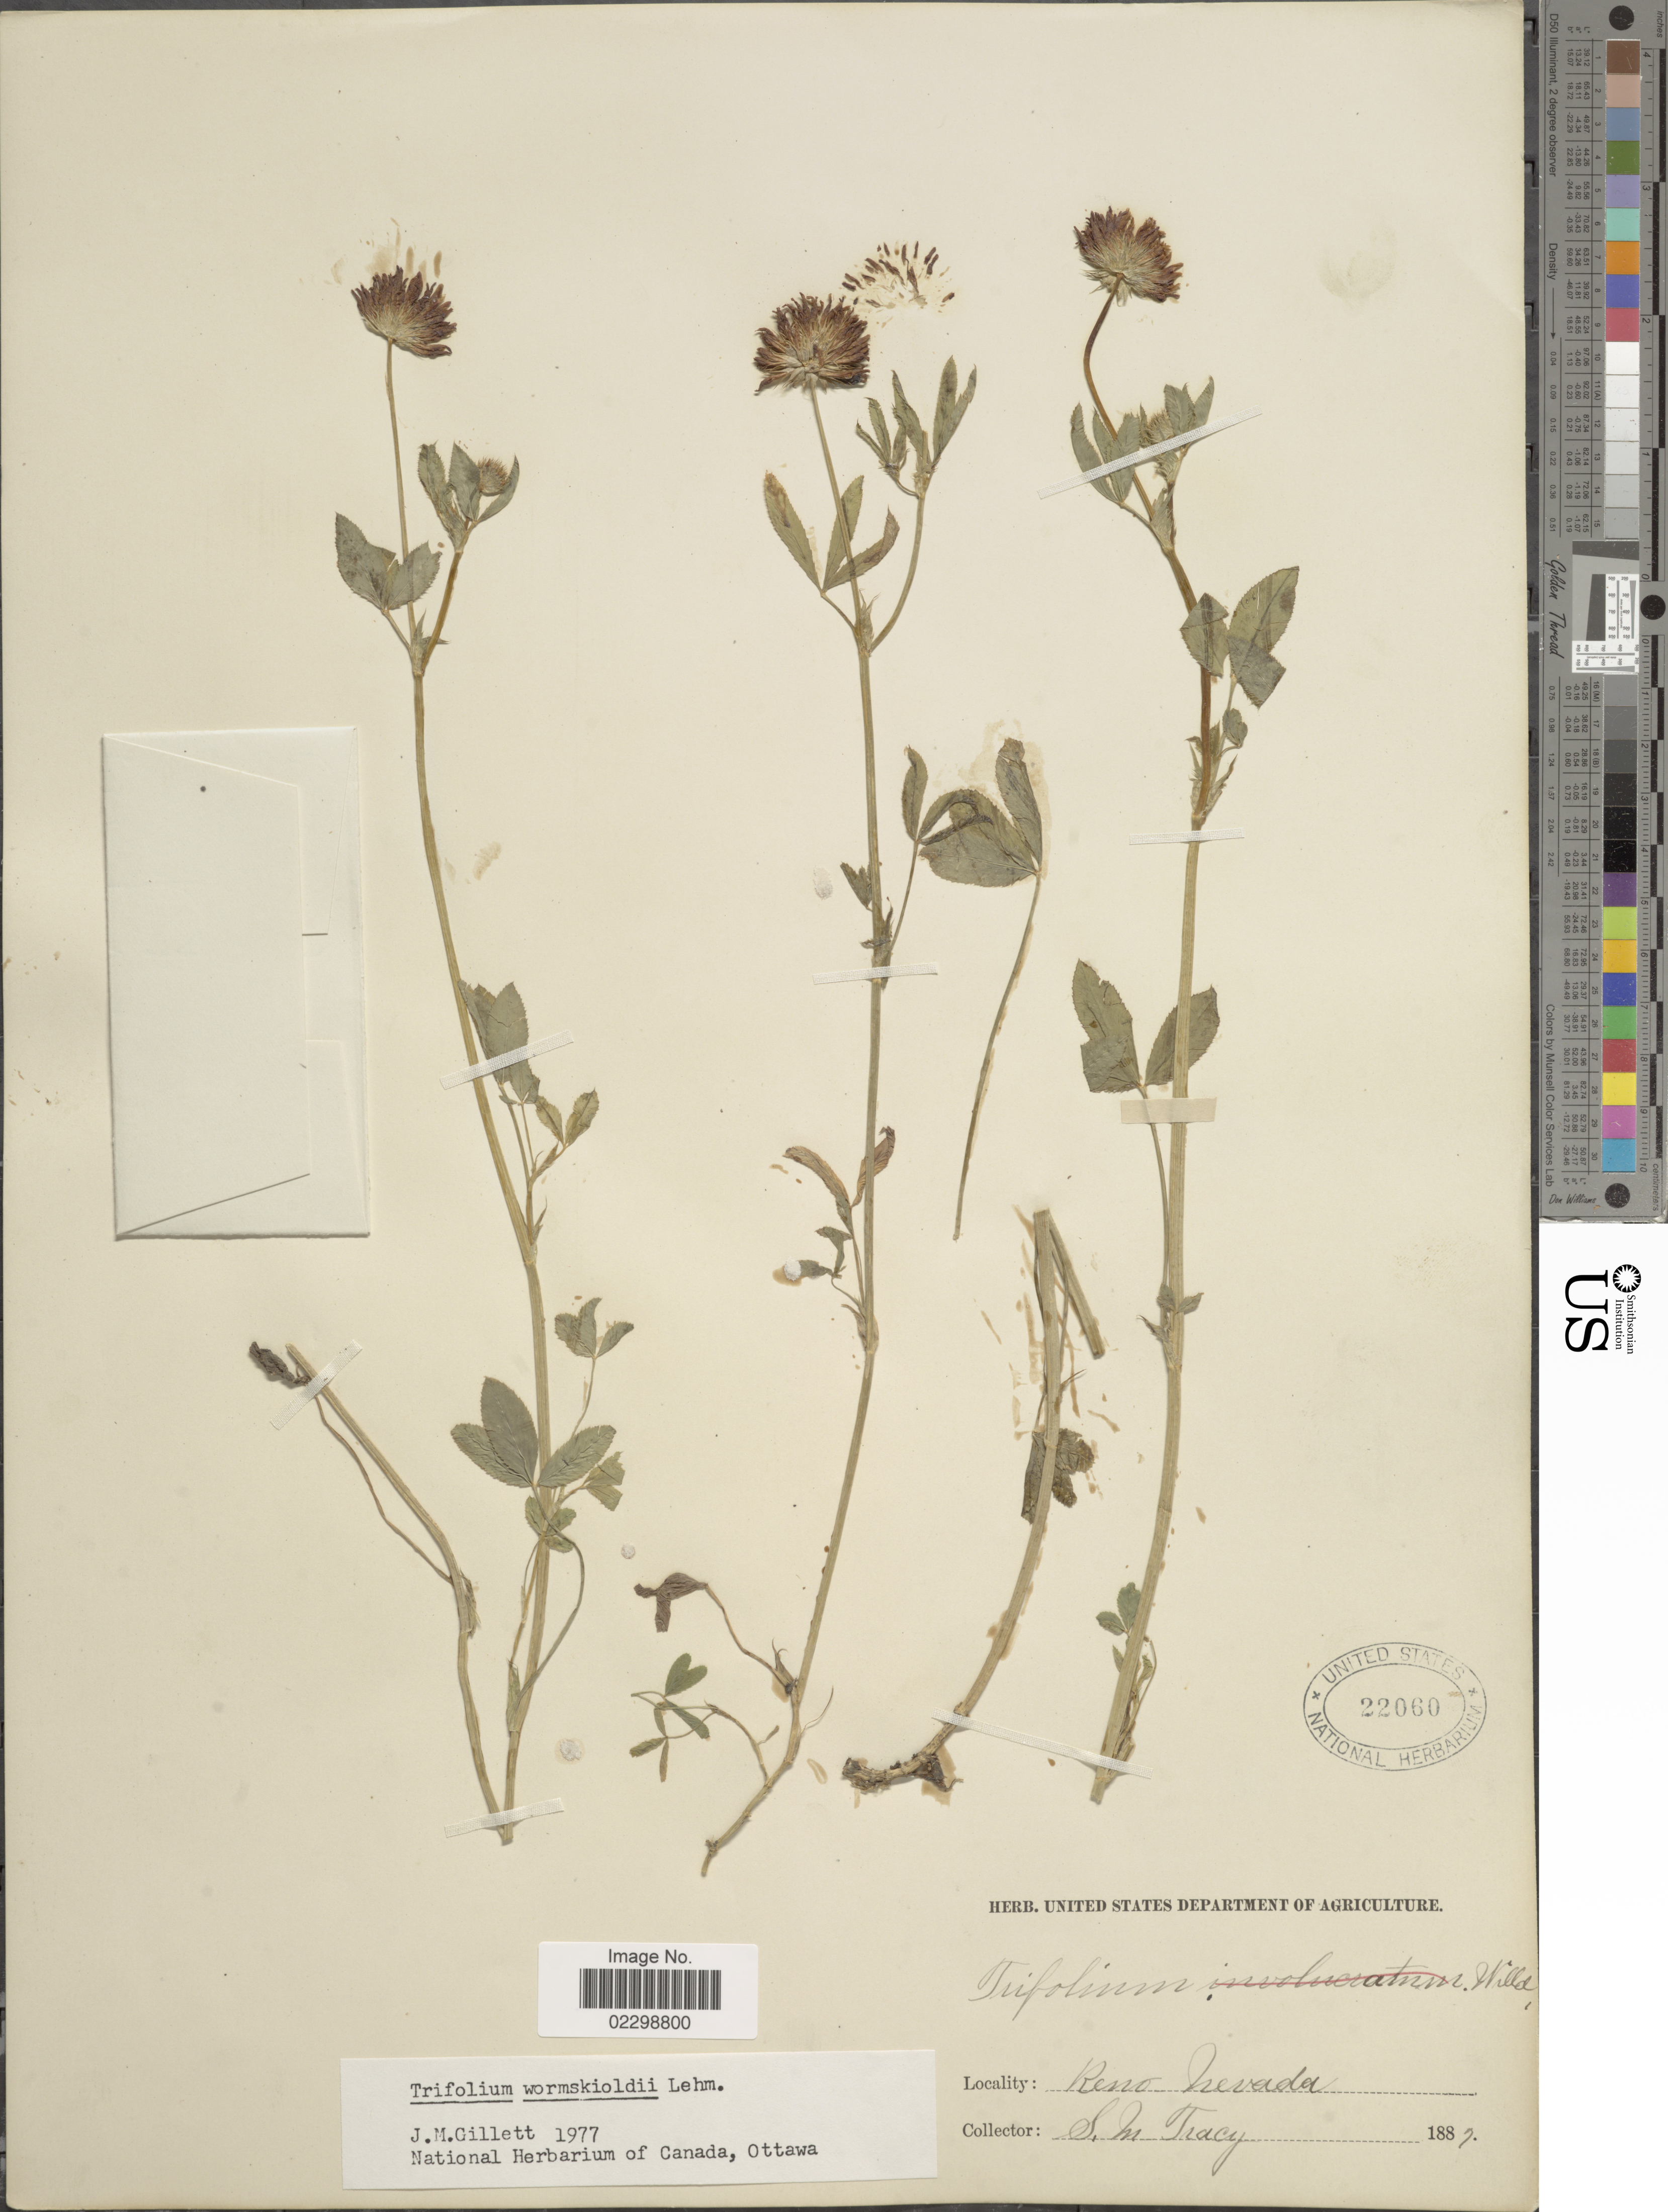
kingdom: Plantae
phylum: Tracheophyta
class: Magnoliopsida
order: Fabales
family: Fabaceae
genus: Trifolium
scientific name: Trifolium wormskioldii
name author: Lehm.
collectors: S. M. Tracy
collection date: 1887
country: United States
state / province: Nevada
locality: Reno Nevada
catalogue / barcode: US 22060